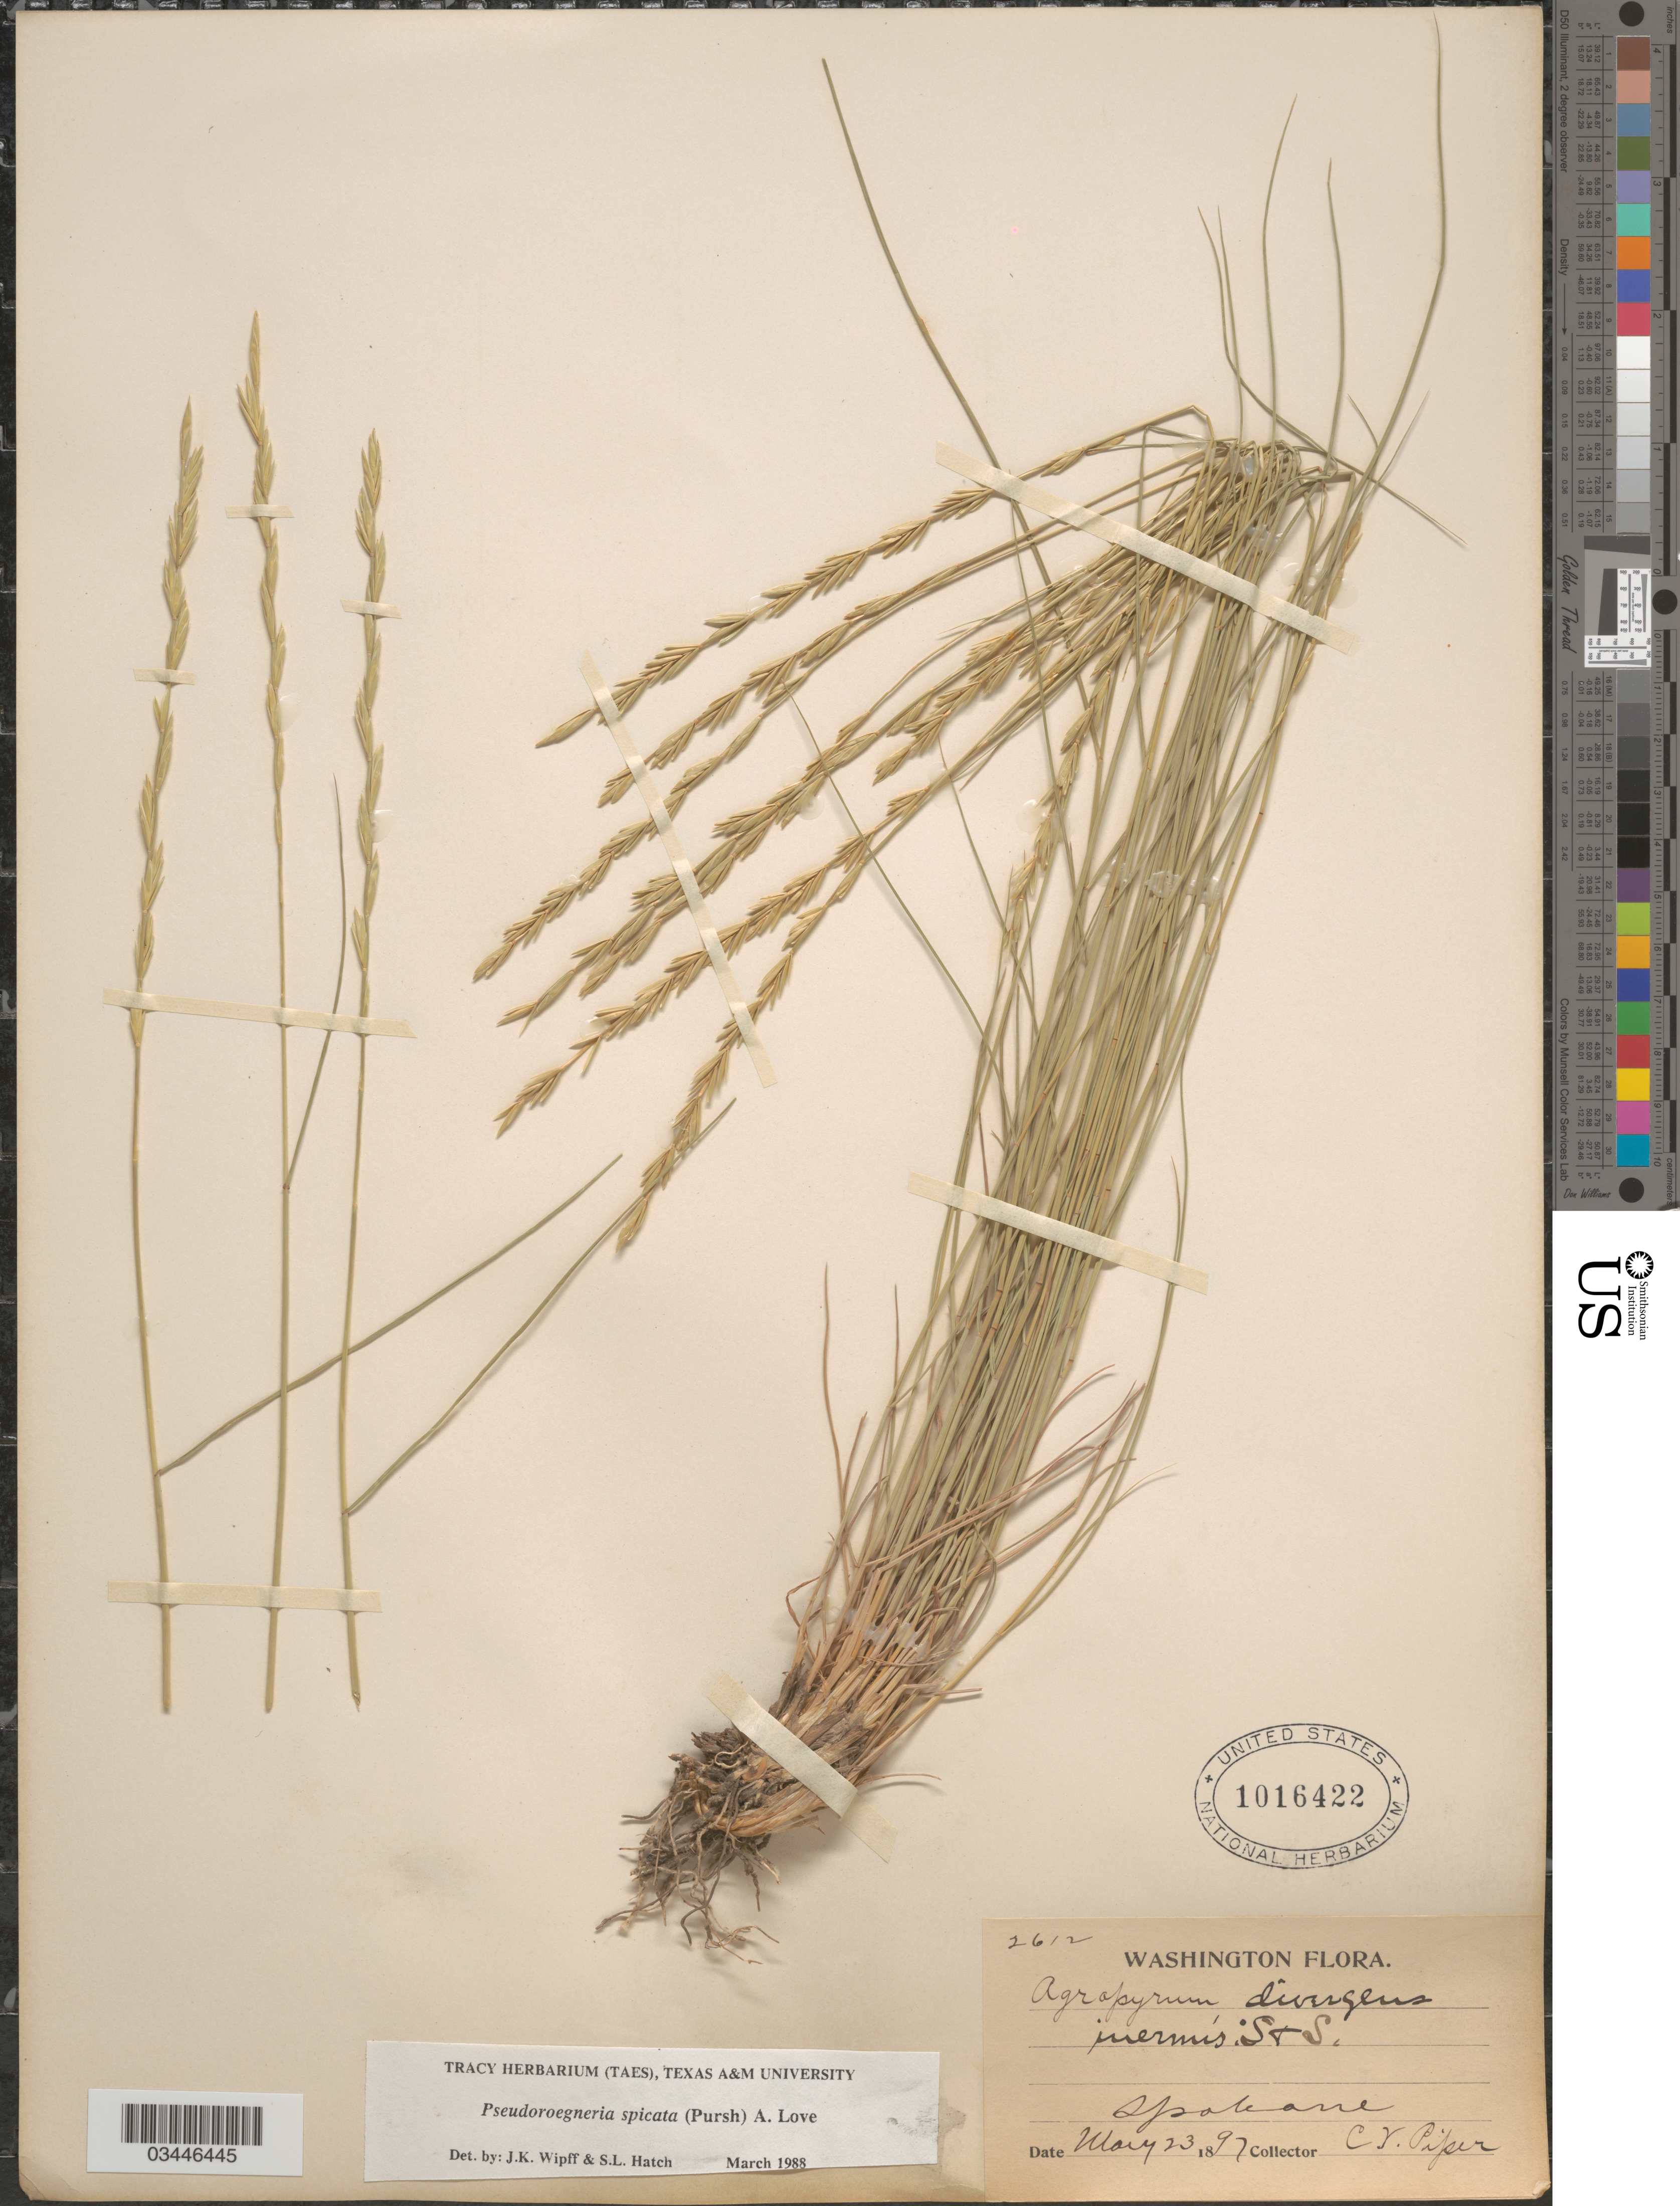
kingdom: Plantae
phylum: Tracheophyta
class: Liliopsida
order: Poales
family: Poaceae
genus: Pseudoroegneria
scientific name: Pseudoroegneria spicata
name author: (Pursh) Á. Löve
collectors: C. V. Piper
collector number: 2612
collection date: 1897-05-23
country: United States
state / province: Washington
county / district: Spokane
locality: Spokane.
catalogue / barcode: US 1016422